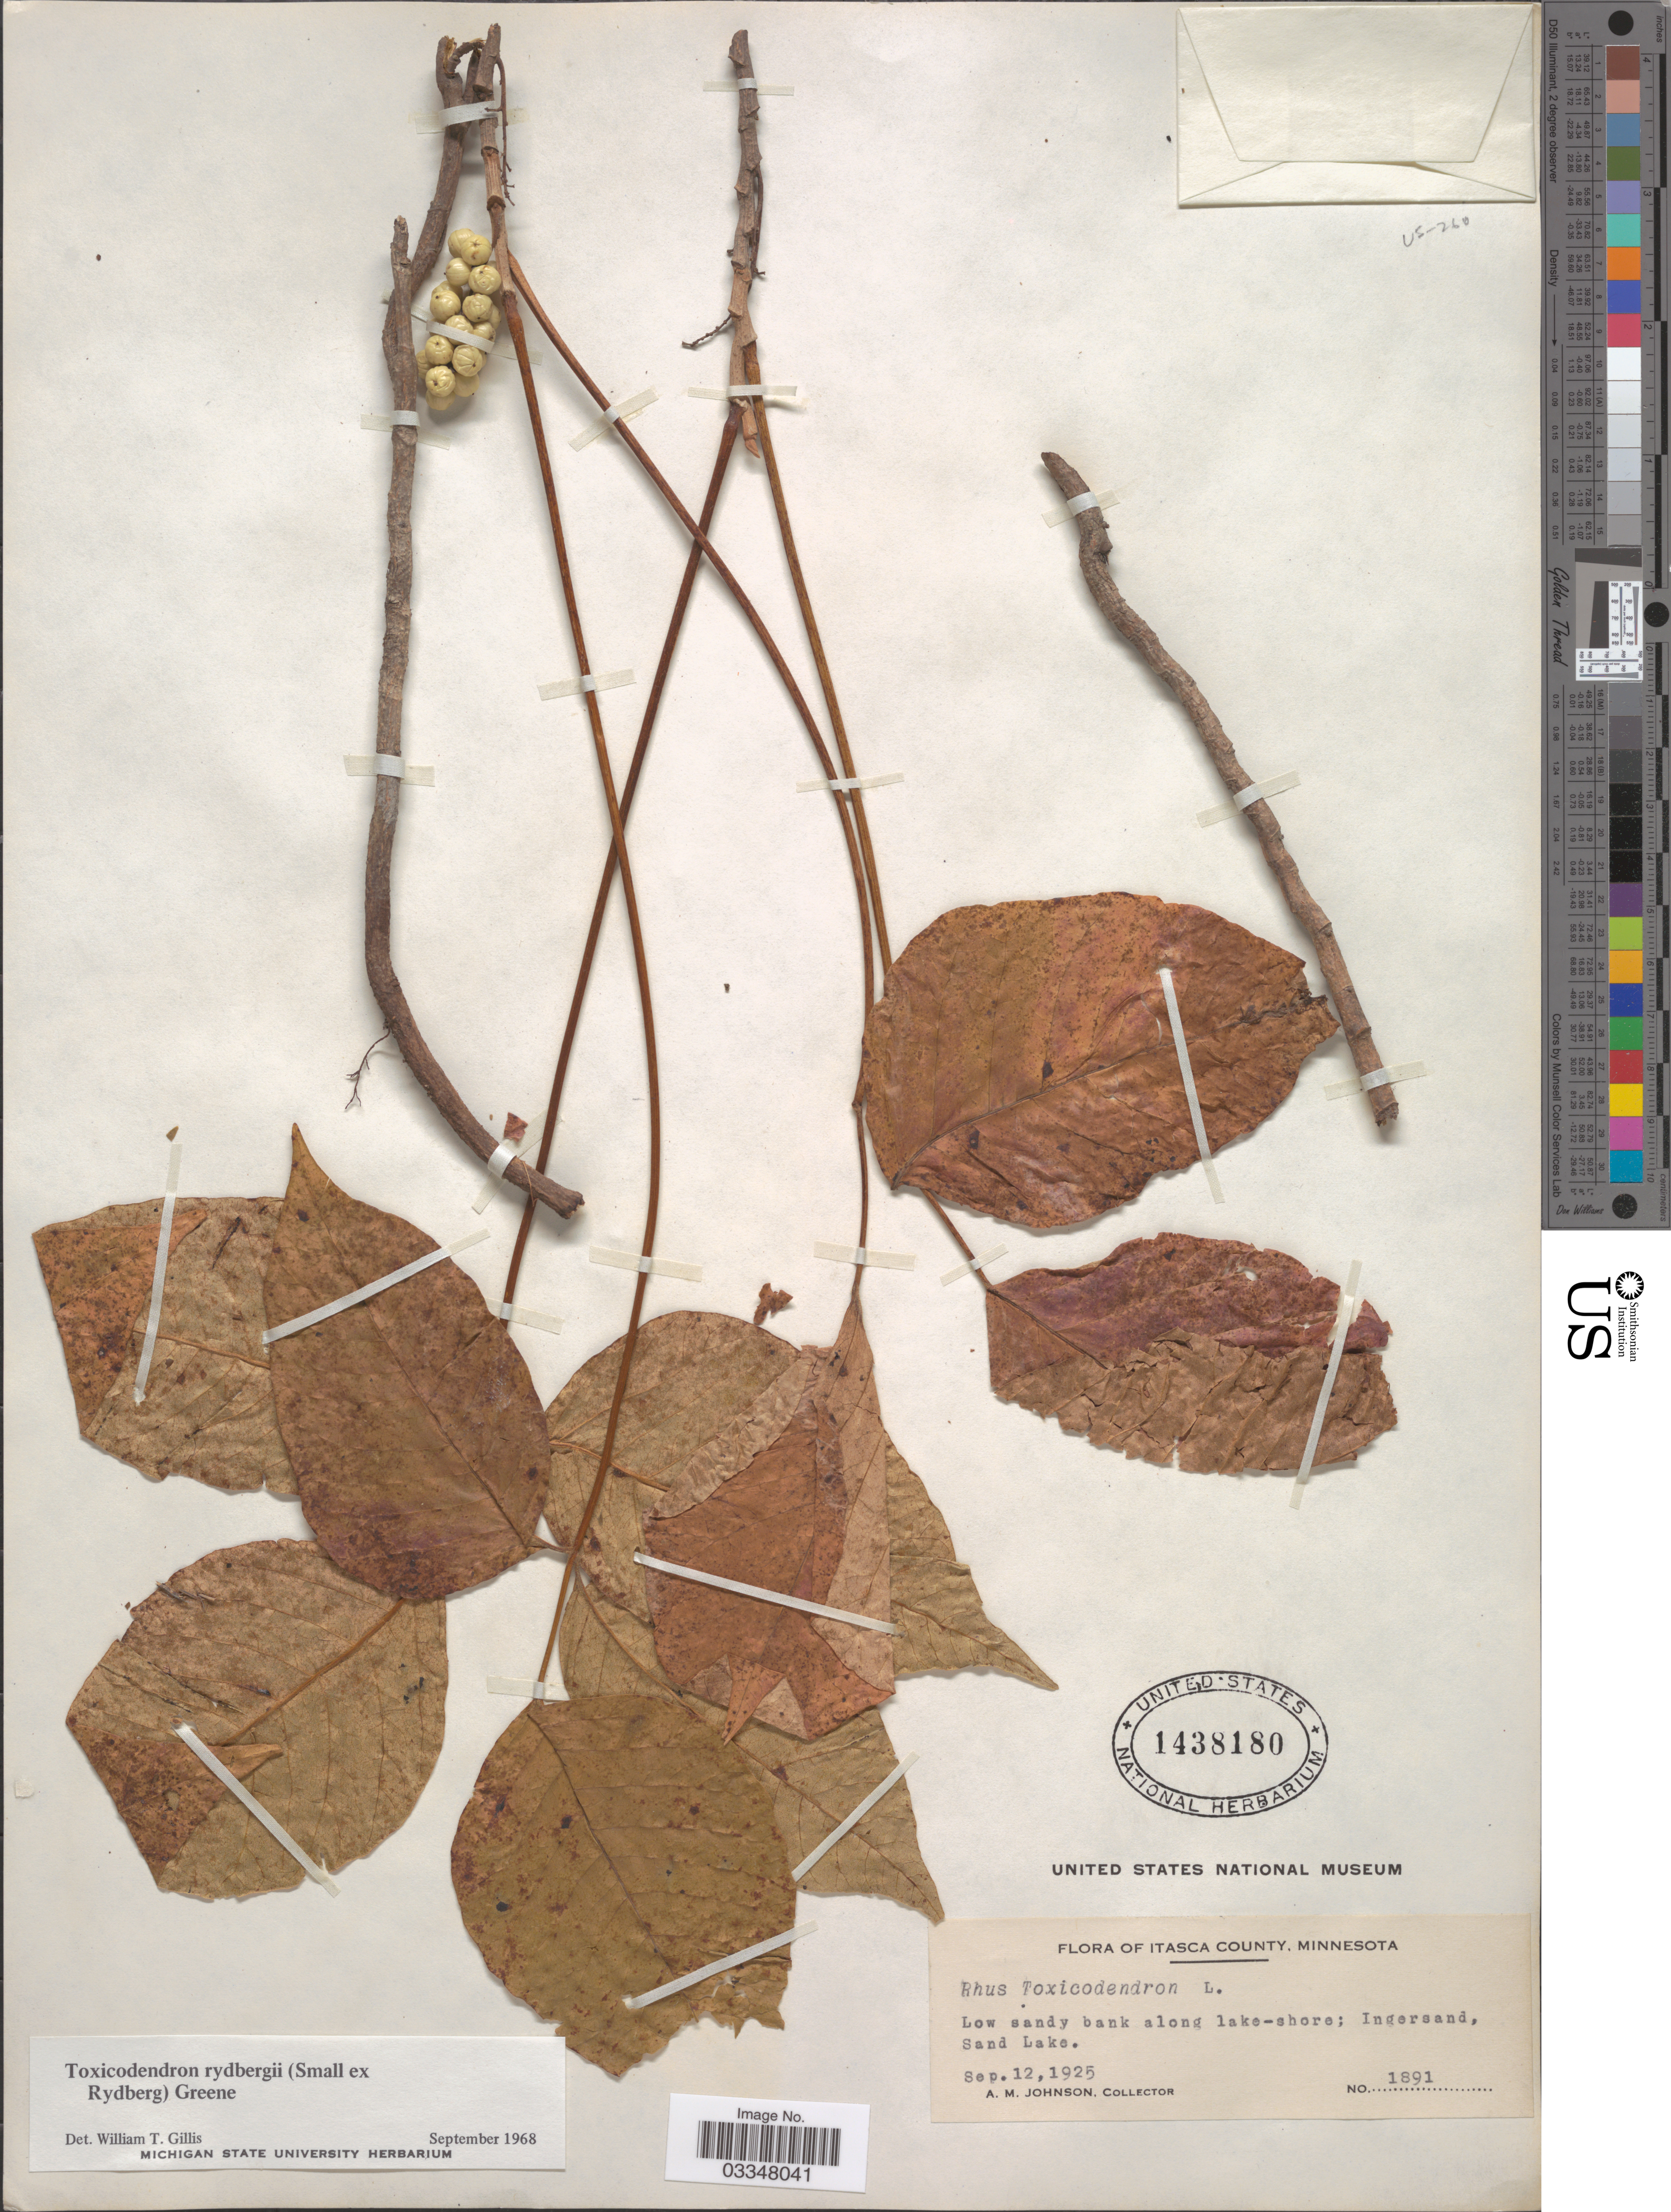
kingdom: Plantae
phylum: Tracheophyta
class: Magnoliopsida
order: Sapindales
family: Anacardiaceae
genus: Toxicodendron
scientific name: Toxicodendron radicans subsp. rydbergii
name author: (Small & Rydb.) Á. Löve & D. Löve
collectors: A. M. Johnson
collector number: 1891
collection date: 1925-09-12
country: United States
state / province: Minnesota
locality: Itasca County. Ingersand, Sand Lake.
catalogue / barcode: US 1438180